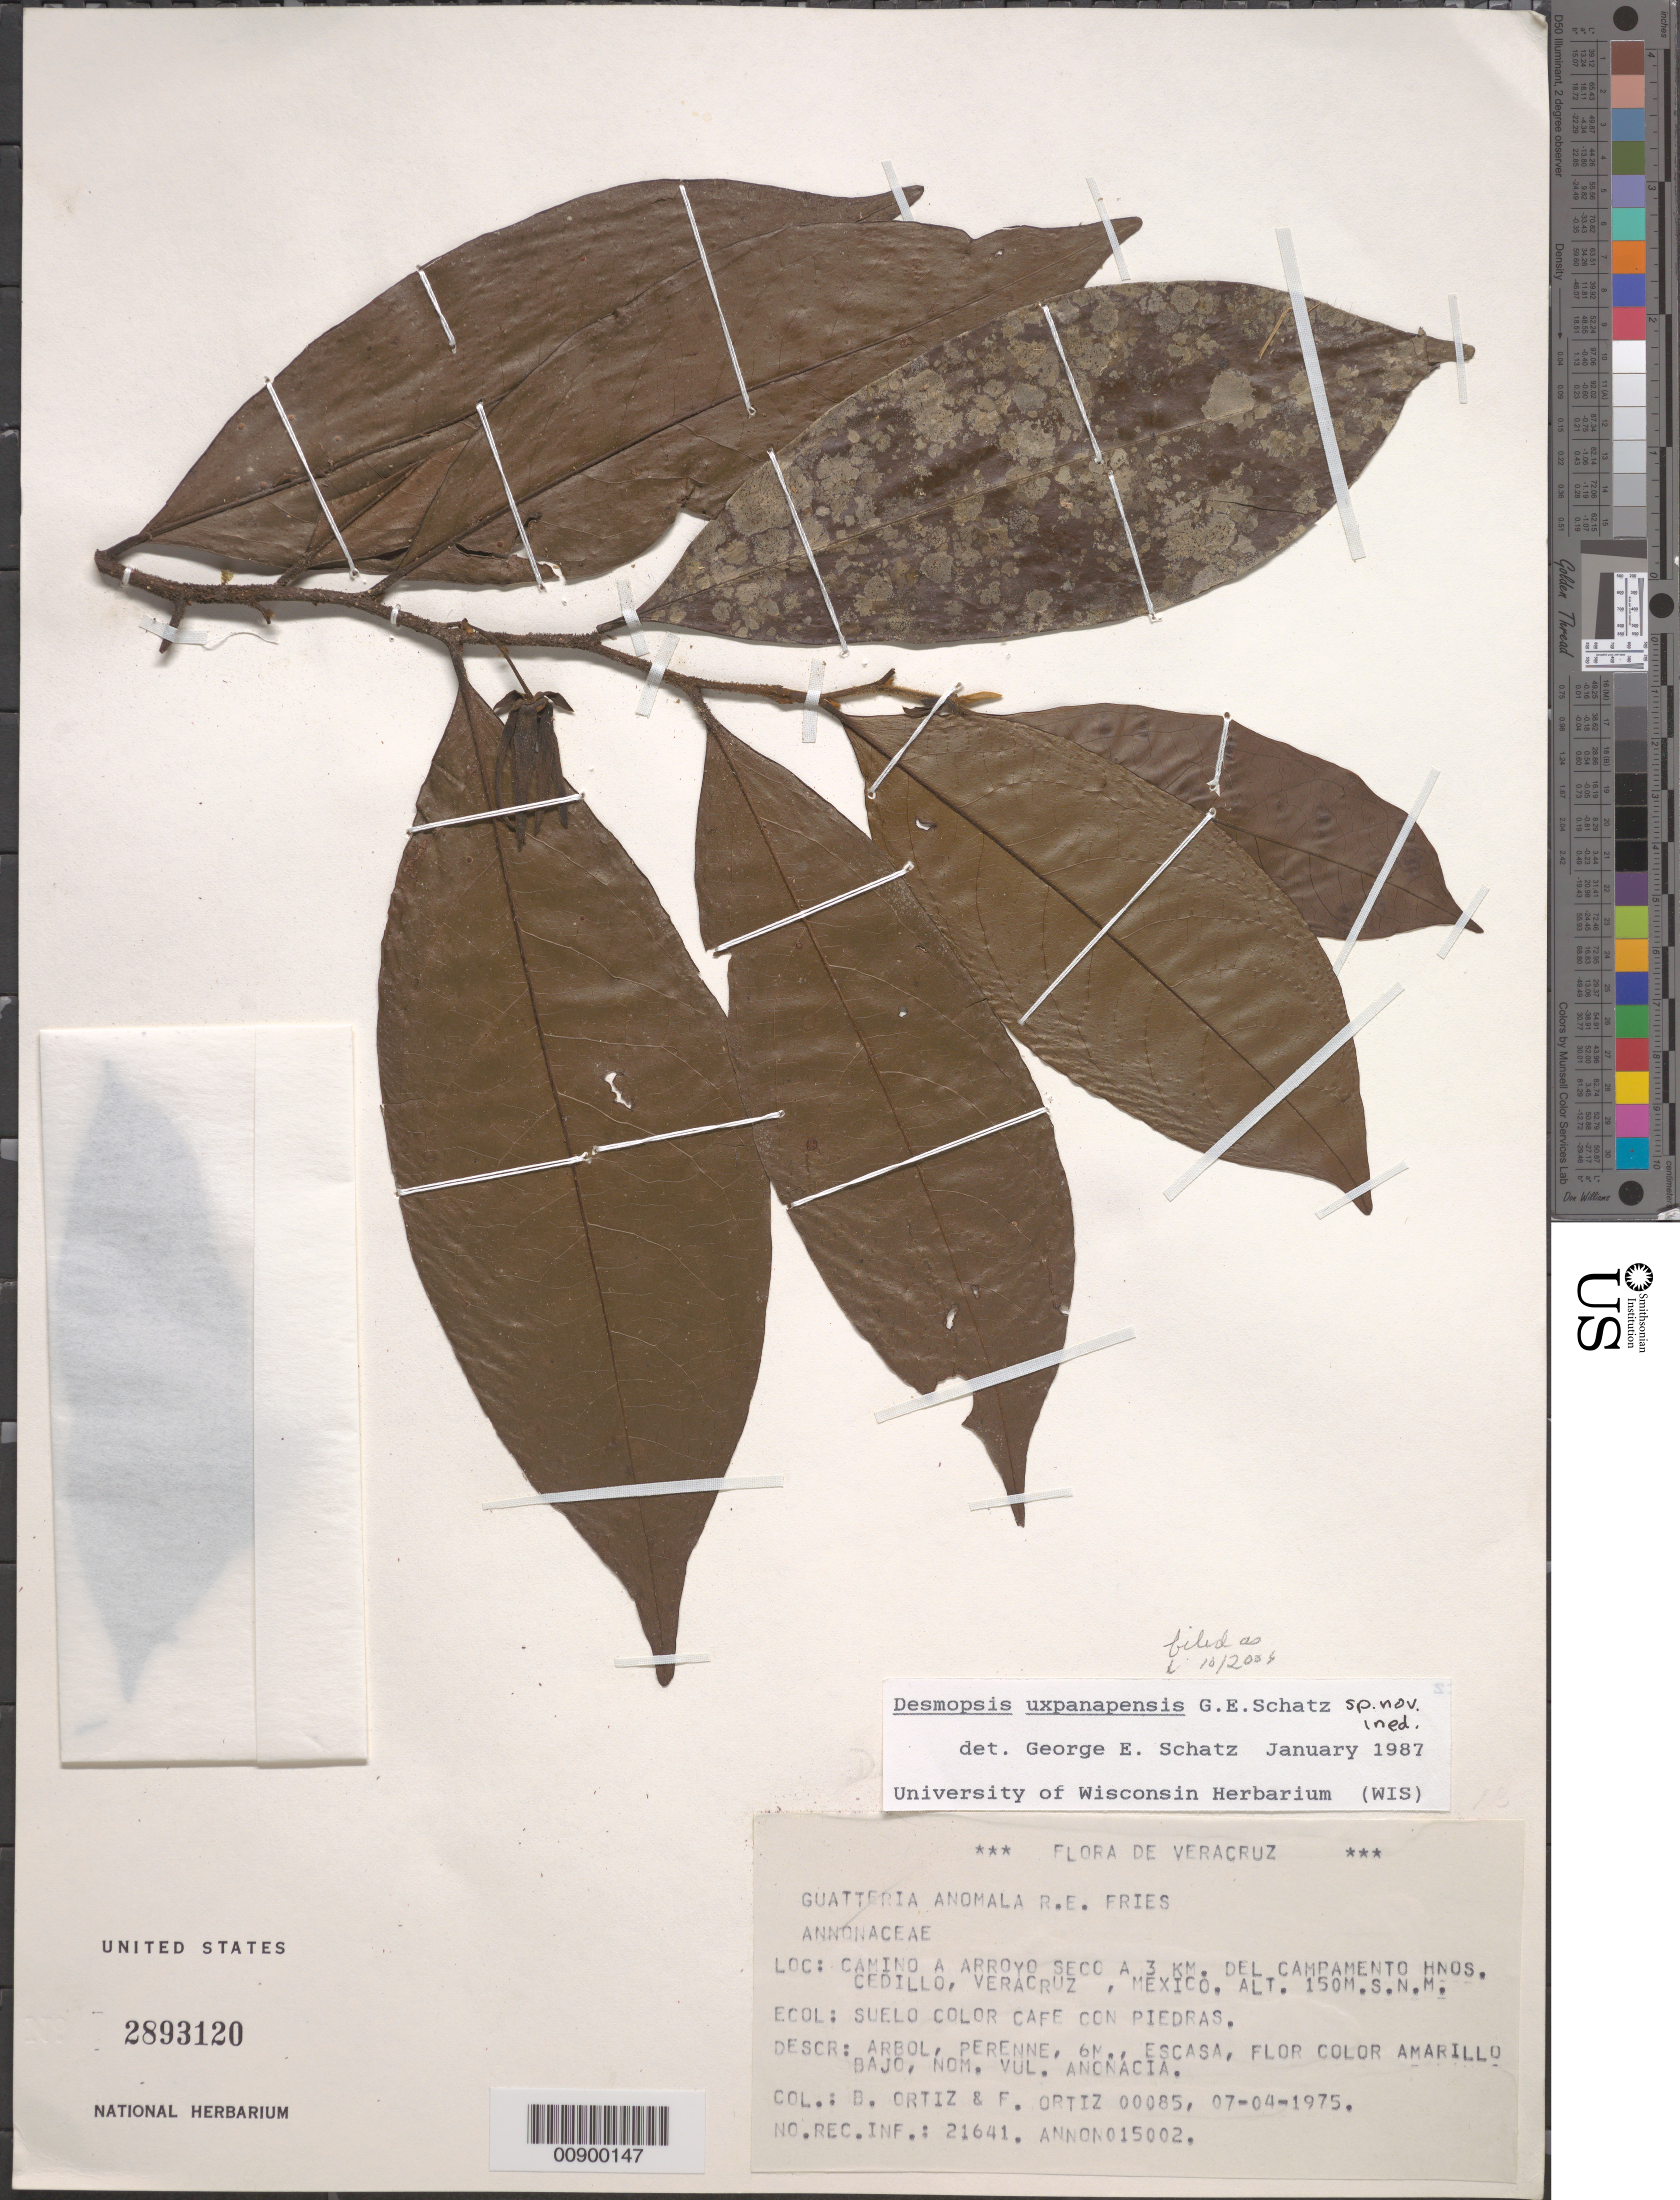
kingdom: Plantae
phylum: Tracheophyta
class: Magnoliopsida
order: Magnoliales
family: Annonaceae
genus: Desmopsis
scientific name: Desmopsis uxpanapensis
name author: G.E. Schatz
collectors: Ortiz, B. & F. Ortiz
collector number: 00085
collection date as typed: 07 Apr 1975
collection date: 1975-04-07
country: Mexico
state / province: Veracruz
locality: Camino a Arroyo Seco a 3 km. del Campamento Hermanos Cedillo, Veracruz.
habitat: Suelo color café con piedras.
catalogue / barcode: US 2893120